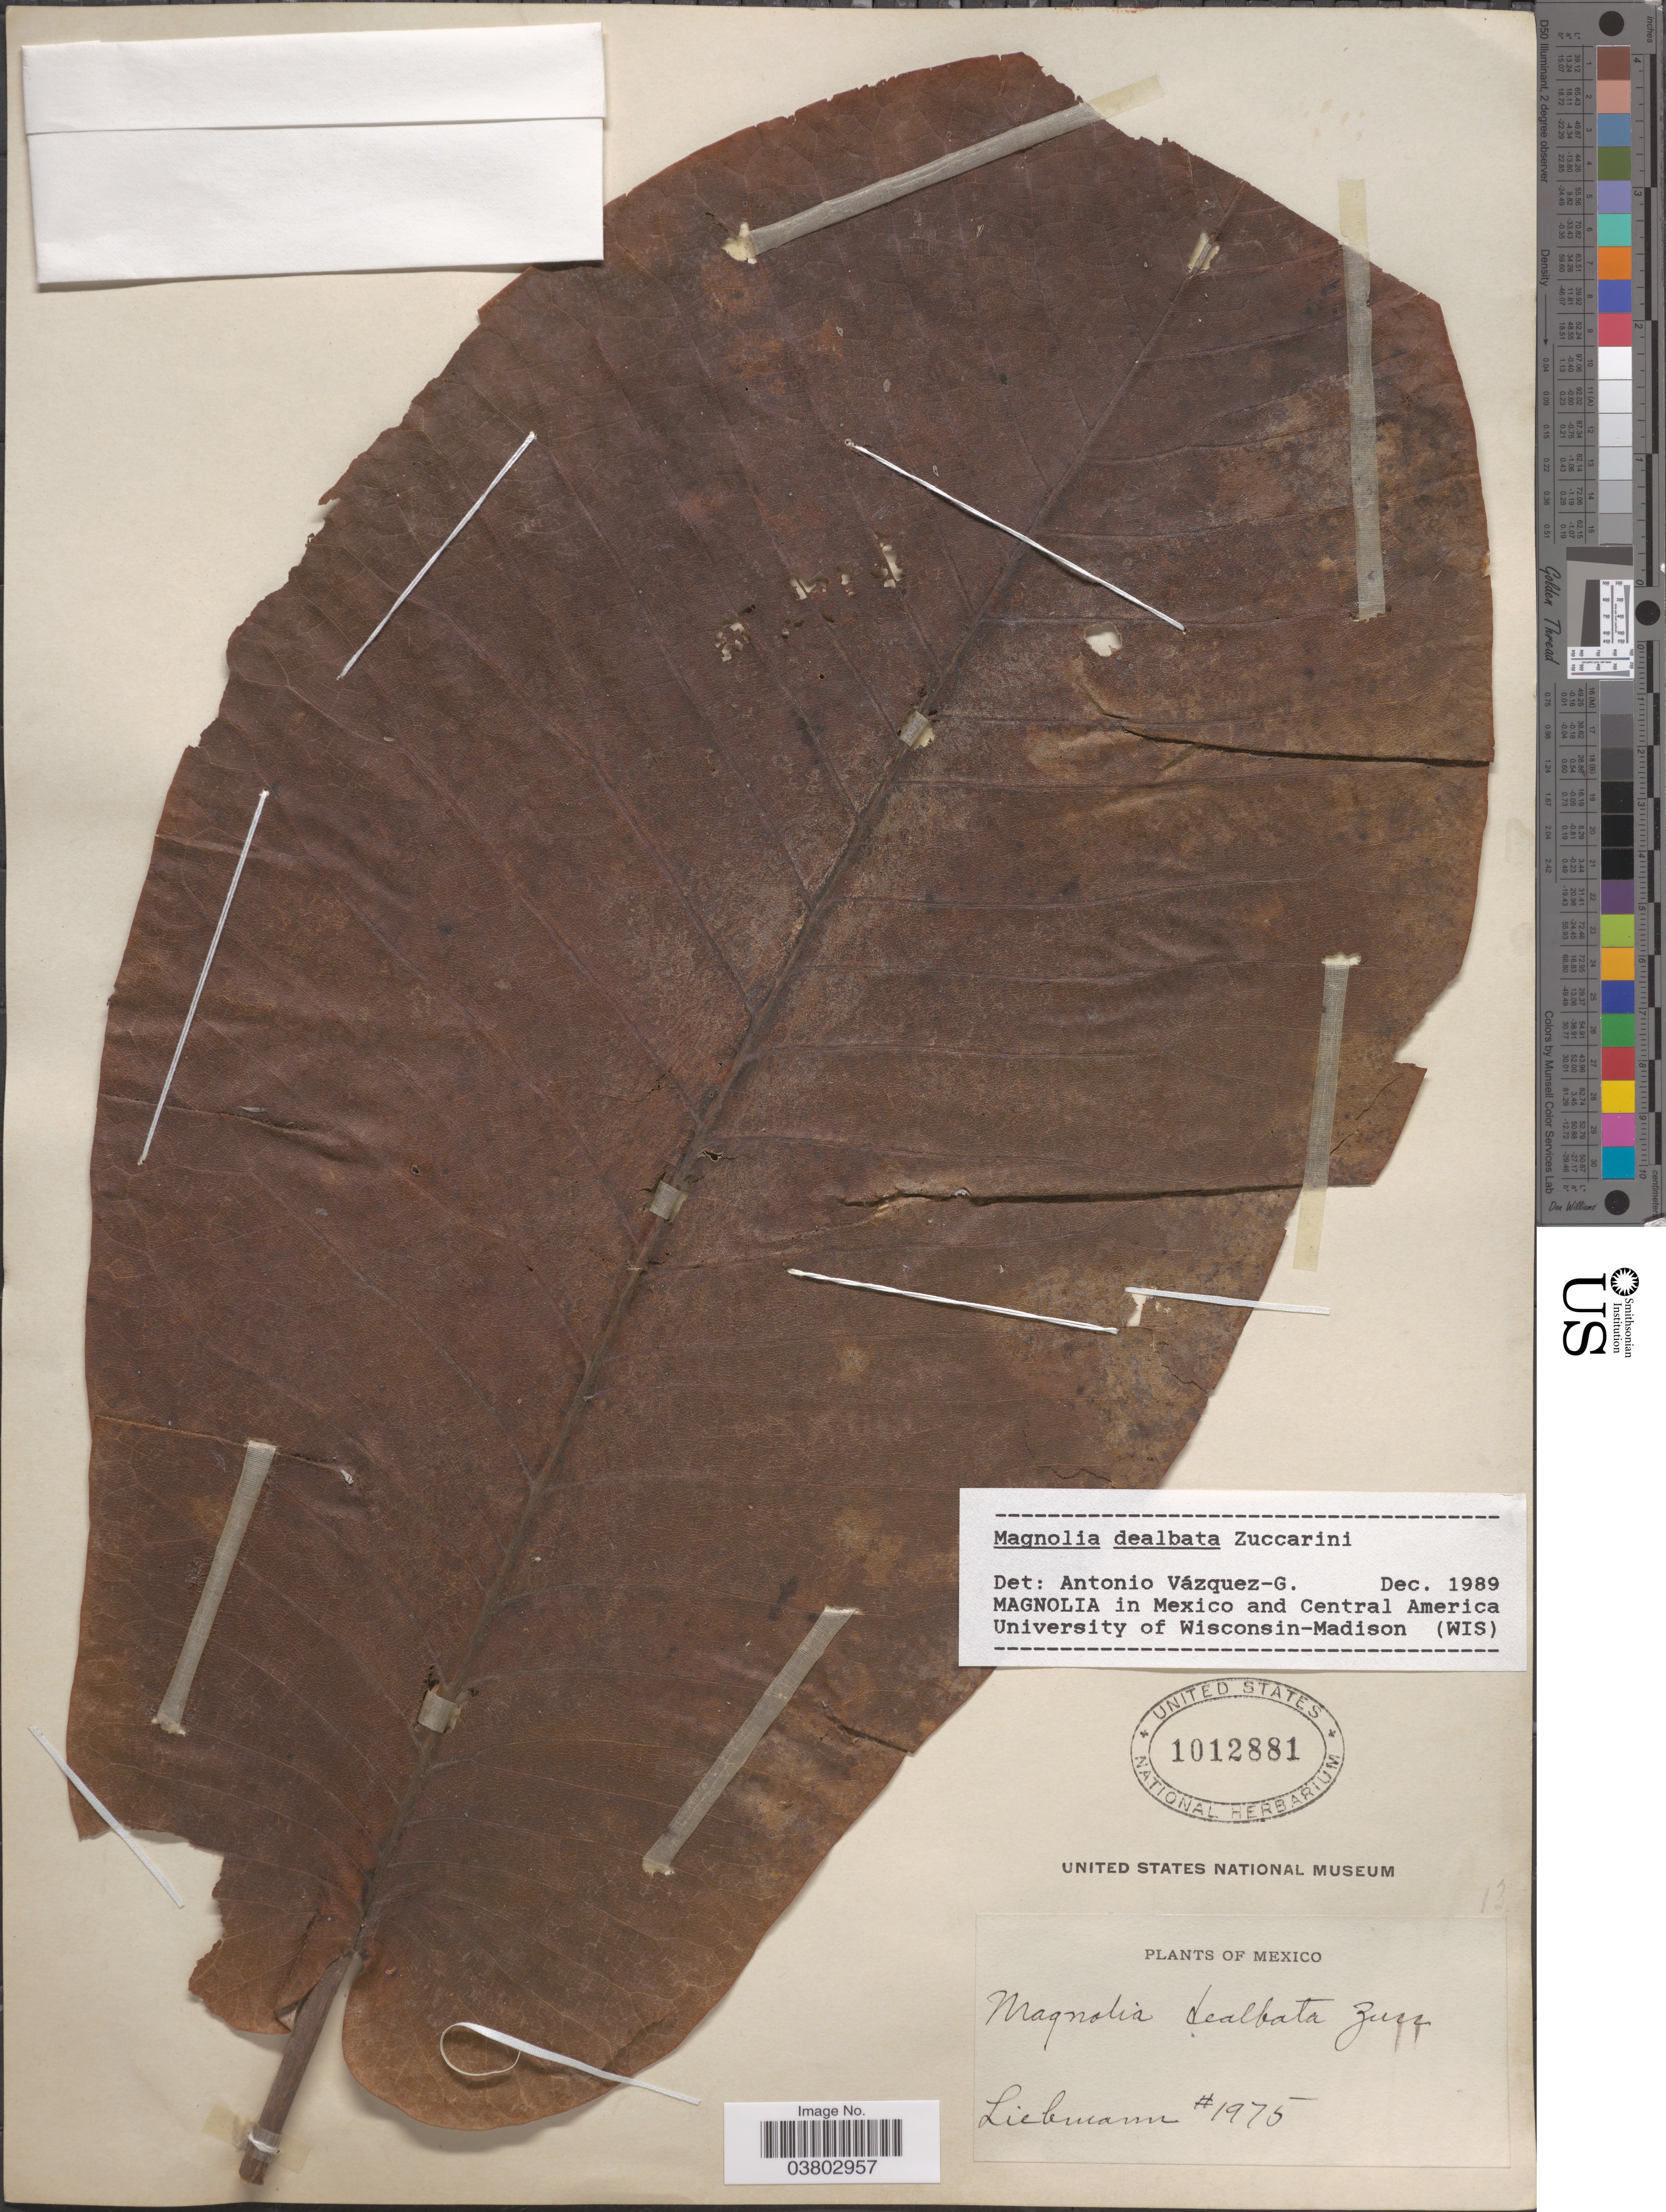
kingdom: Plantae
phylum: Tracheophyta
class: Magnoliopsida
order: Magnoliales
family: Magnoliaceae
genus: Magnolia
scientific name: Magnolia dealbata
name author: Zucc.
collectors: Liebmann, --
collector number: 1975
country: Mexico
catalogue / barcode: US 1012881